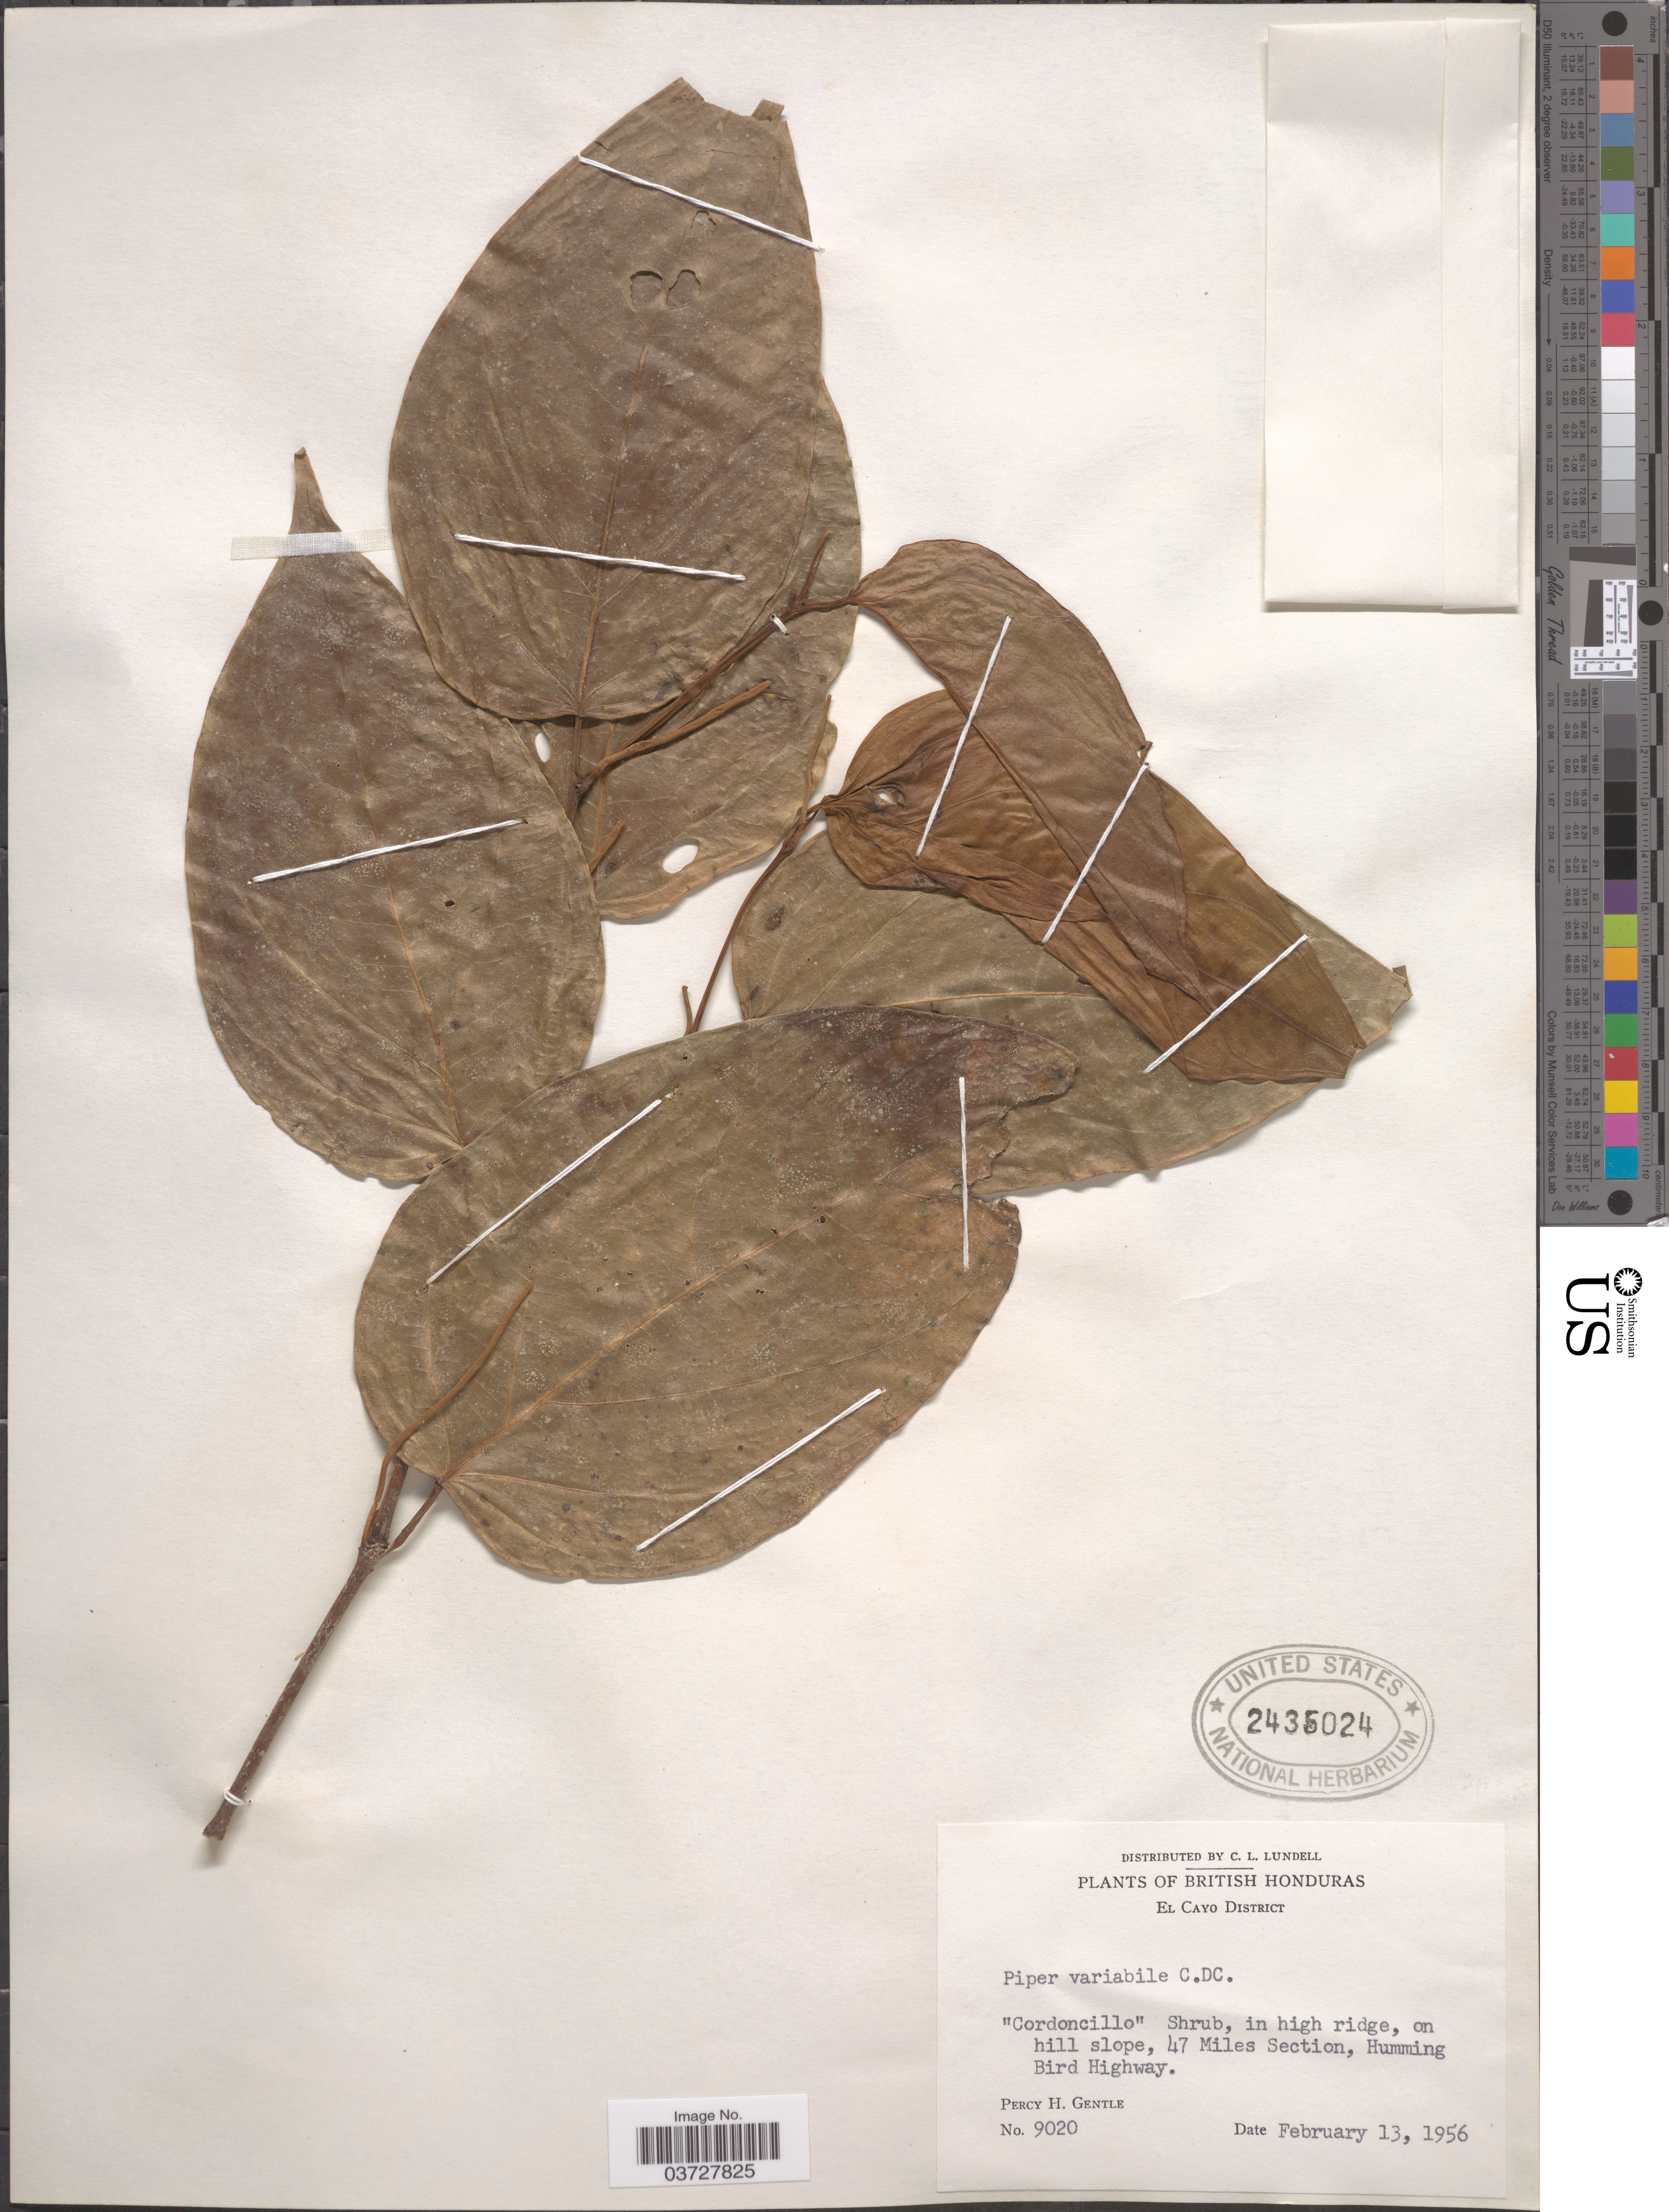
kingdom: Plantae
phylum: Tracheophyta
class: Magnoliopsida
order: Piperales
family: Piperaceae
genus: Piper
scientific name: Piper scabrum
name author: Sw.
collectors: P. H. Gentle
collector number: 9020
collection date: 1956-02-13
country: Belize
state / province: Cayo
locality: El Cayo District. On hill slope, 47 Miles Section, Humming Bird Highway.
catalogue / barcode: US 2435024